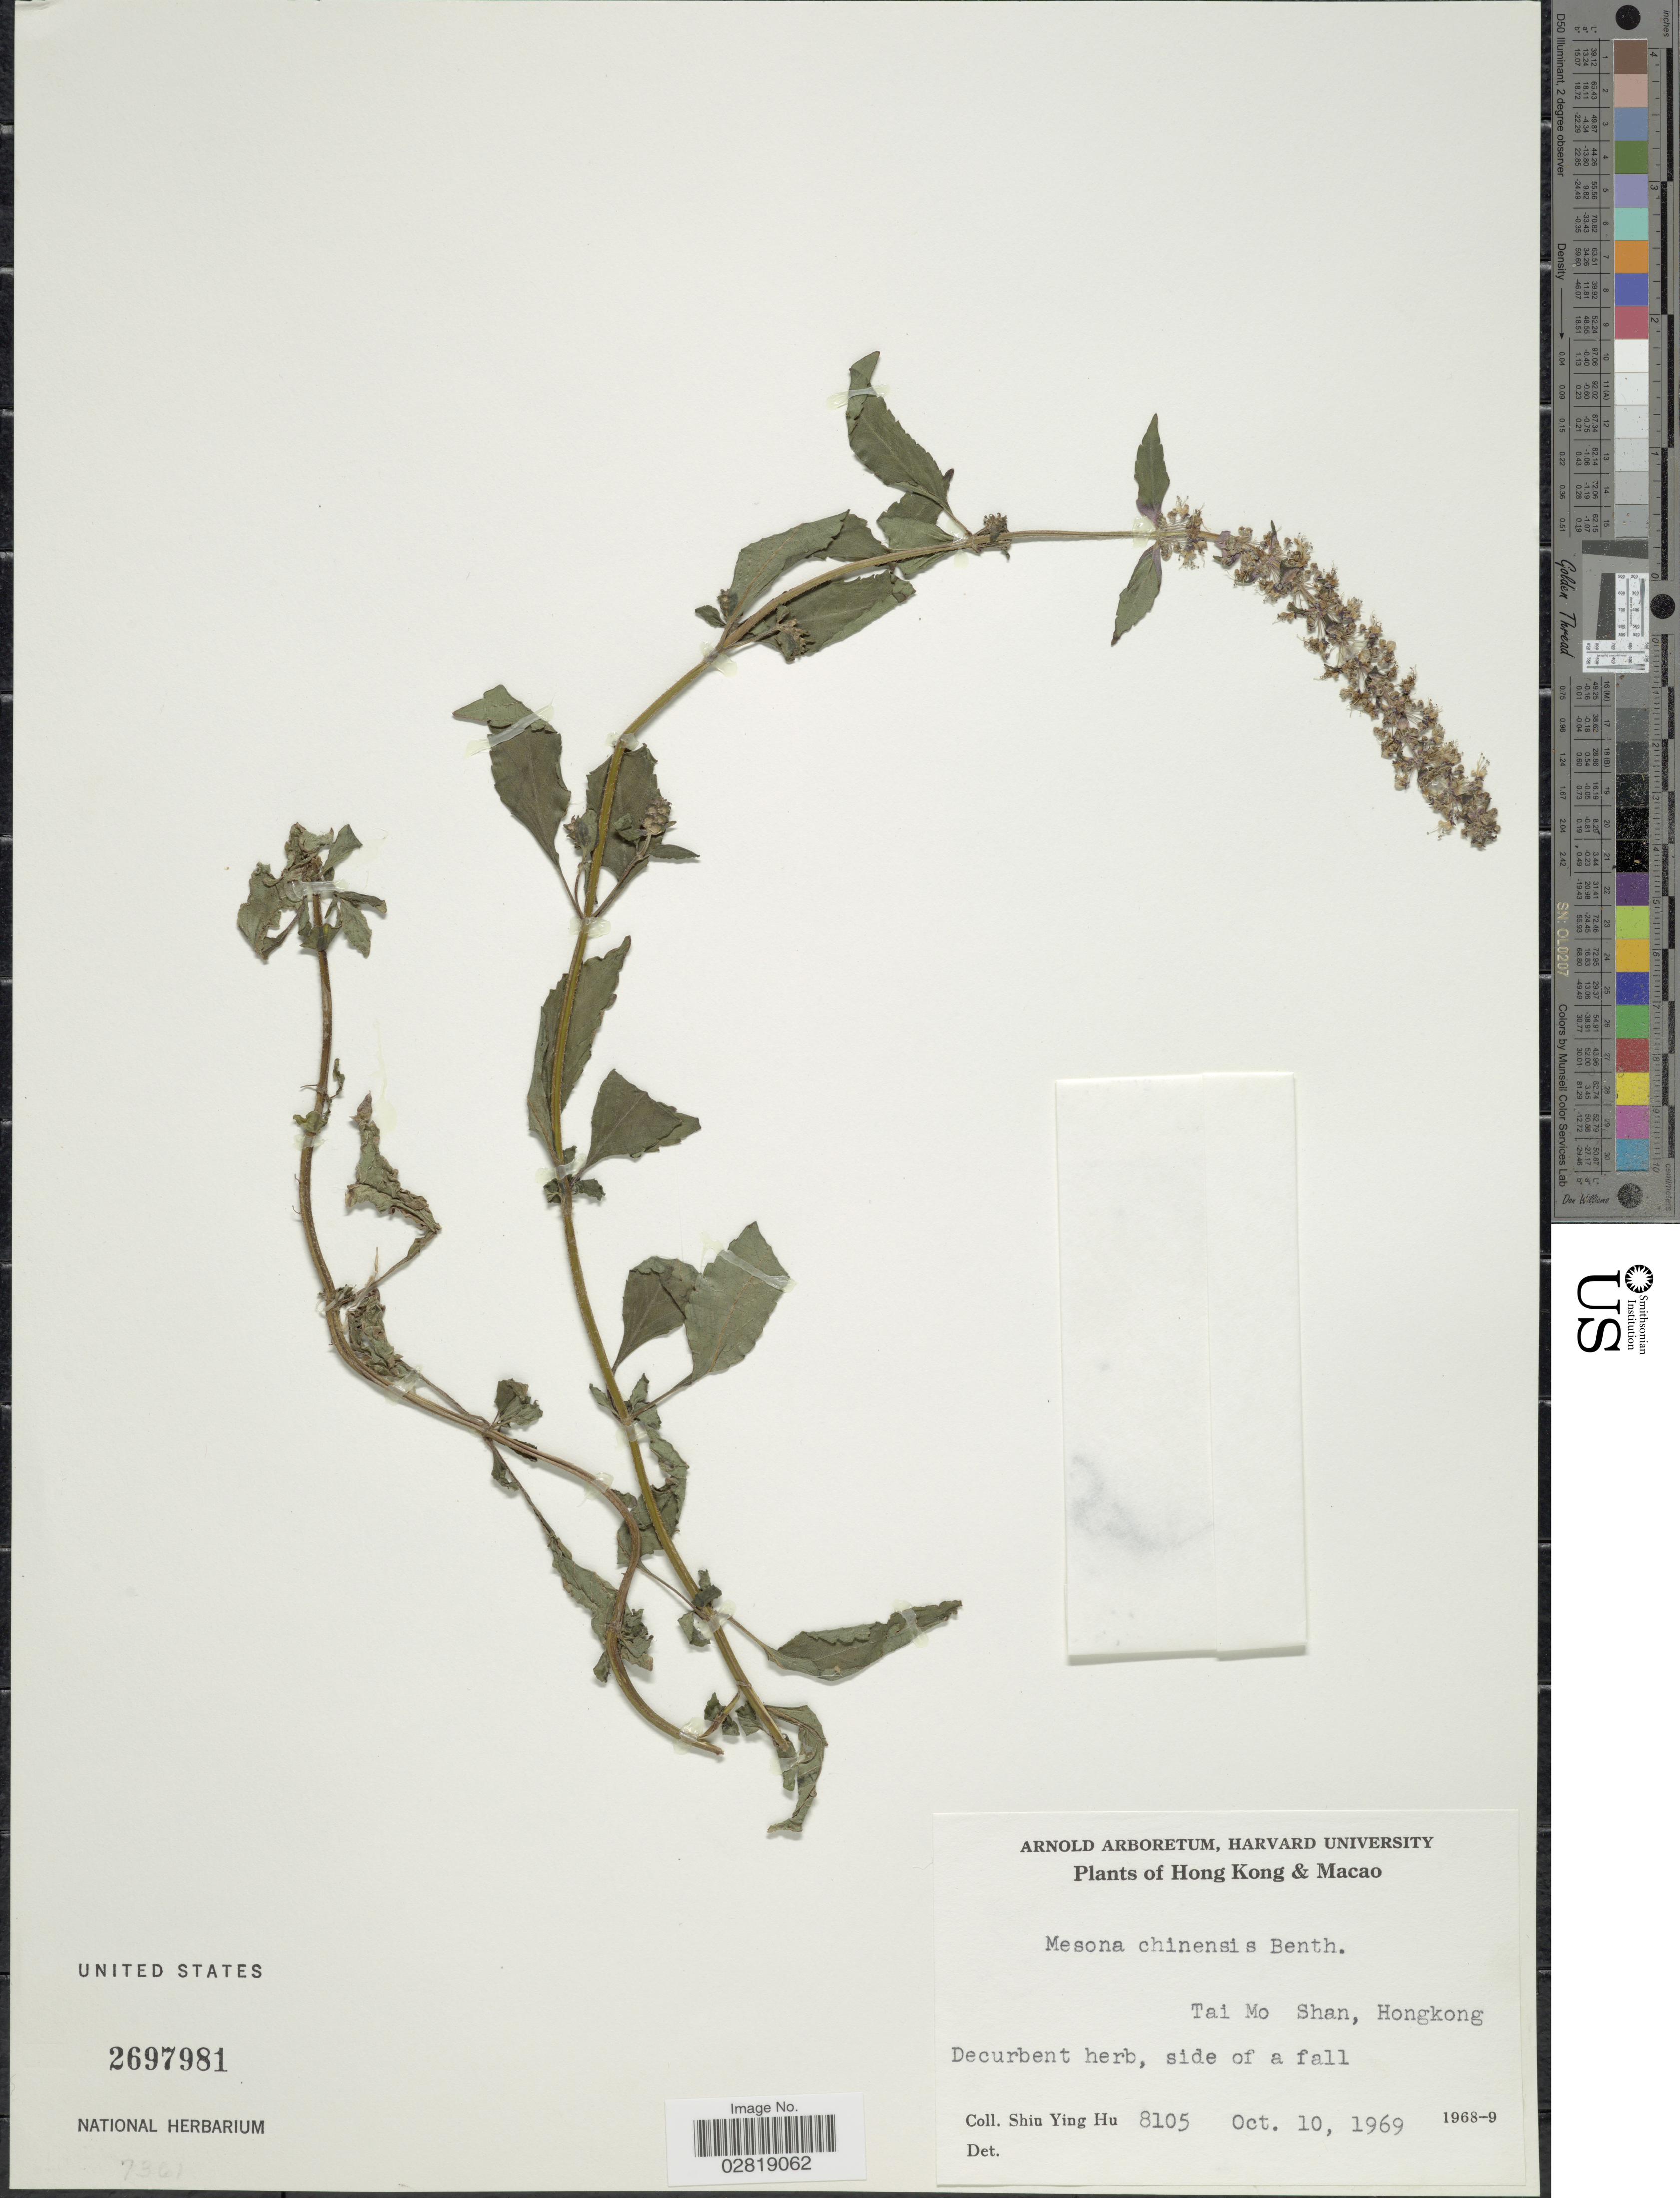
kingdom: Plantae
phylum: Tracheophyta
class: Magnoliopsida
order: Lamiales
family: Lamiaceae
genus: Platostoma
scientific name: Platostoma chinense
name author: (Benth.) A.J. Paton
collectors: S. Y. Hu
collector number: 8105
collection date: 1969-10-10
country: China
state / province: Hong Kong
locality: Tai Mo Shan, Hongkong.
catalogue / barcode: US 2697981